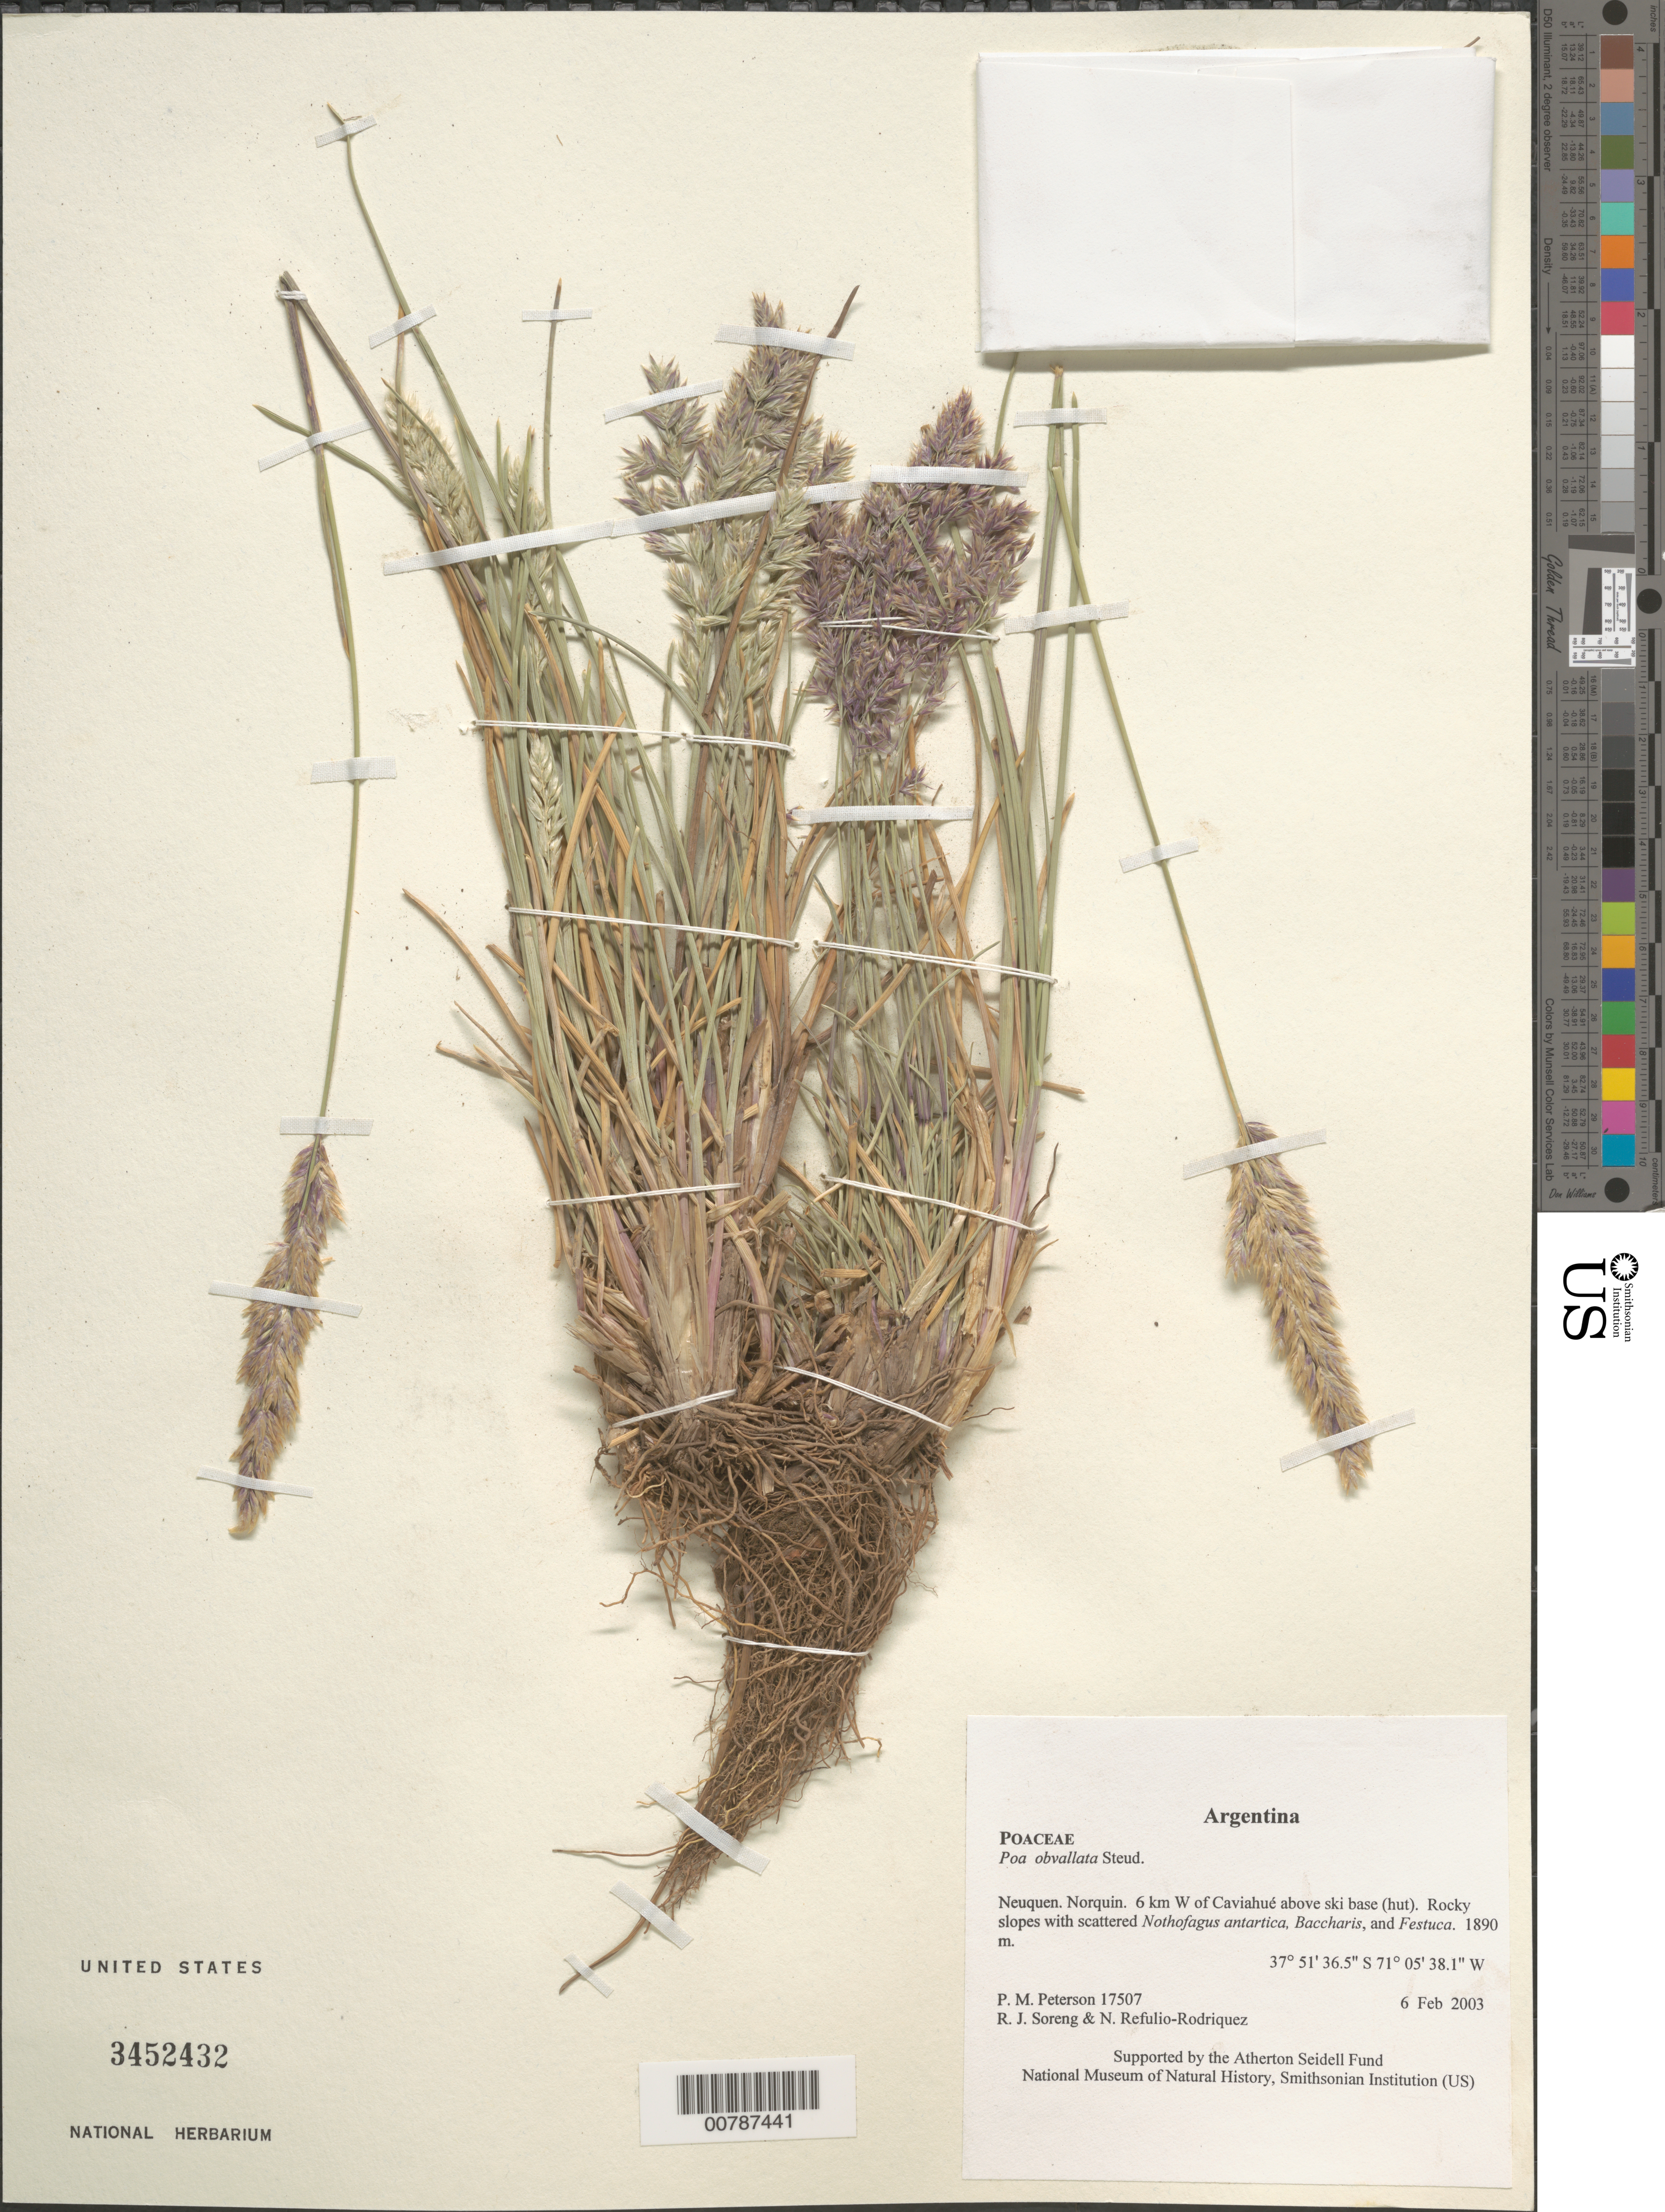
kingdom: Plantae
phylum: Tracheophyta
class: Liliopsida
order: Poales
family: Poaceae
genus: Poa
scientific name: Poa durifolia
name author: Giussani et al.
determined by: Giussani, L. M.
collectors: P. M. Peterson, R. J. Soreng & N. Refulio-Rodríguez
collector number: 17507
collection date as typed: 06 Feb 2003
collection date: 2003-02-06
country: Argentina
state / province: Neuquen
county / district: Norquin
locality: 6 km W of Caviahué above ski base (hut). Rocky slopes with scattered Nothofagus antartica, Baccharis, and Festuca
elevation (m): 1890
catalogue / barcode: US 3452432